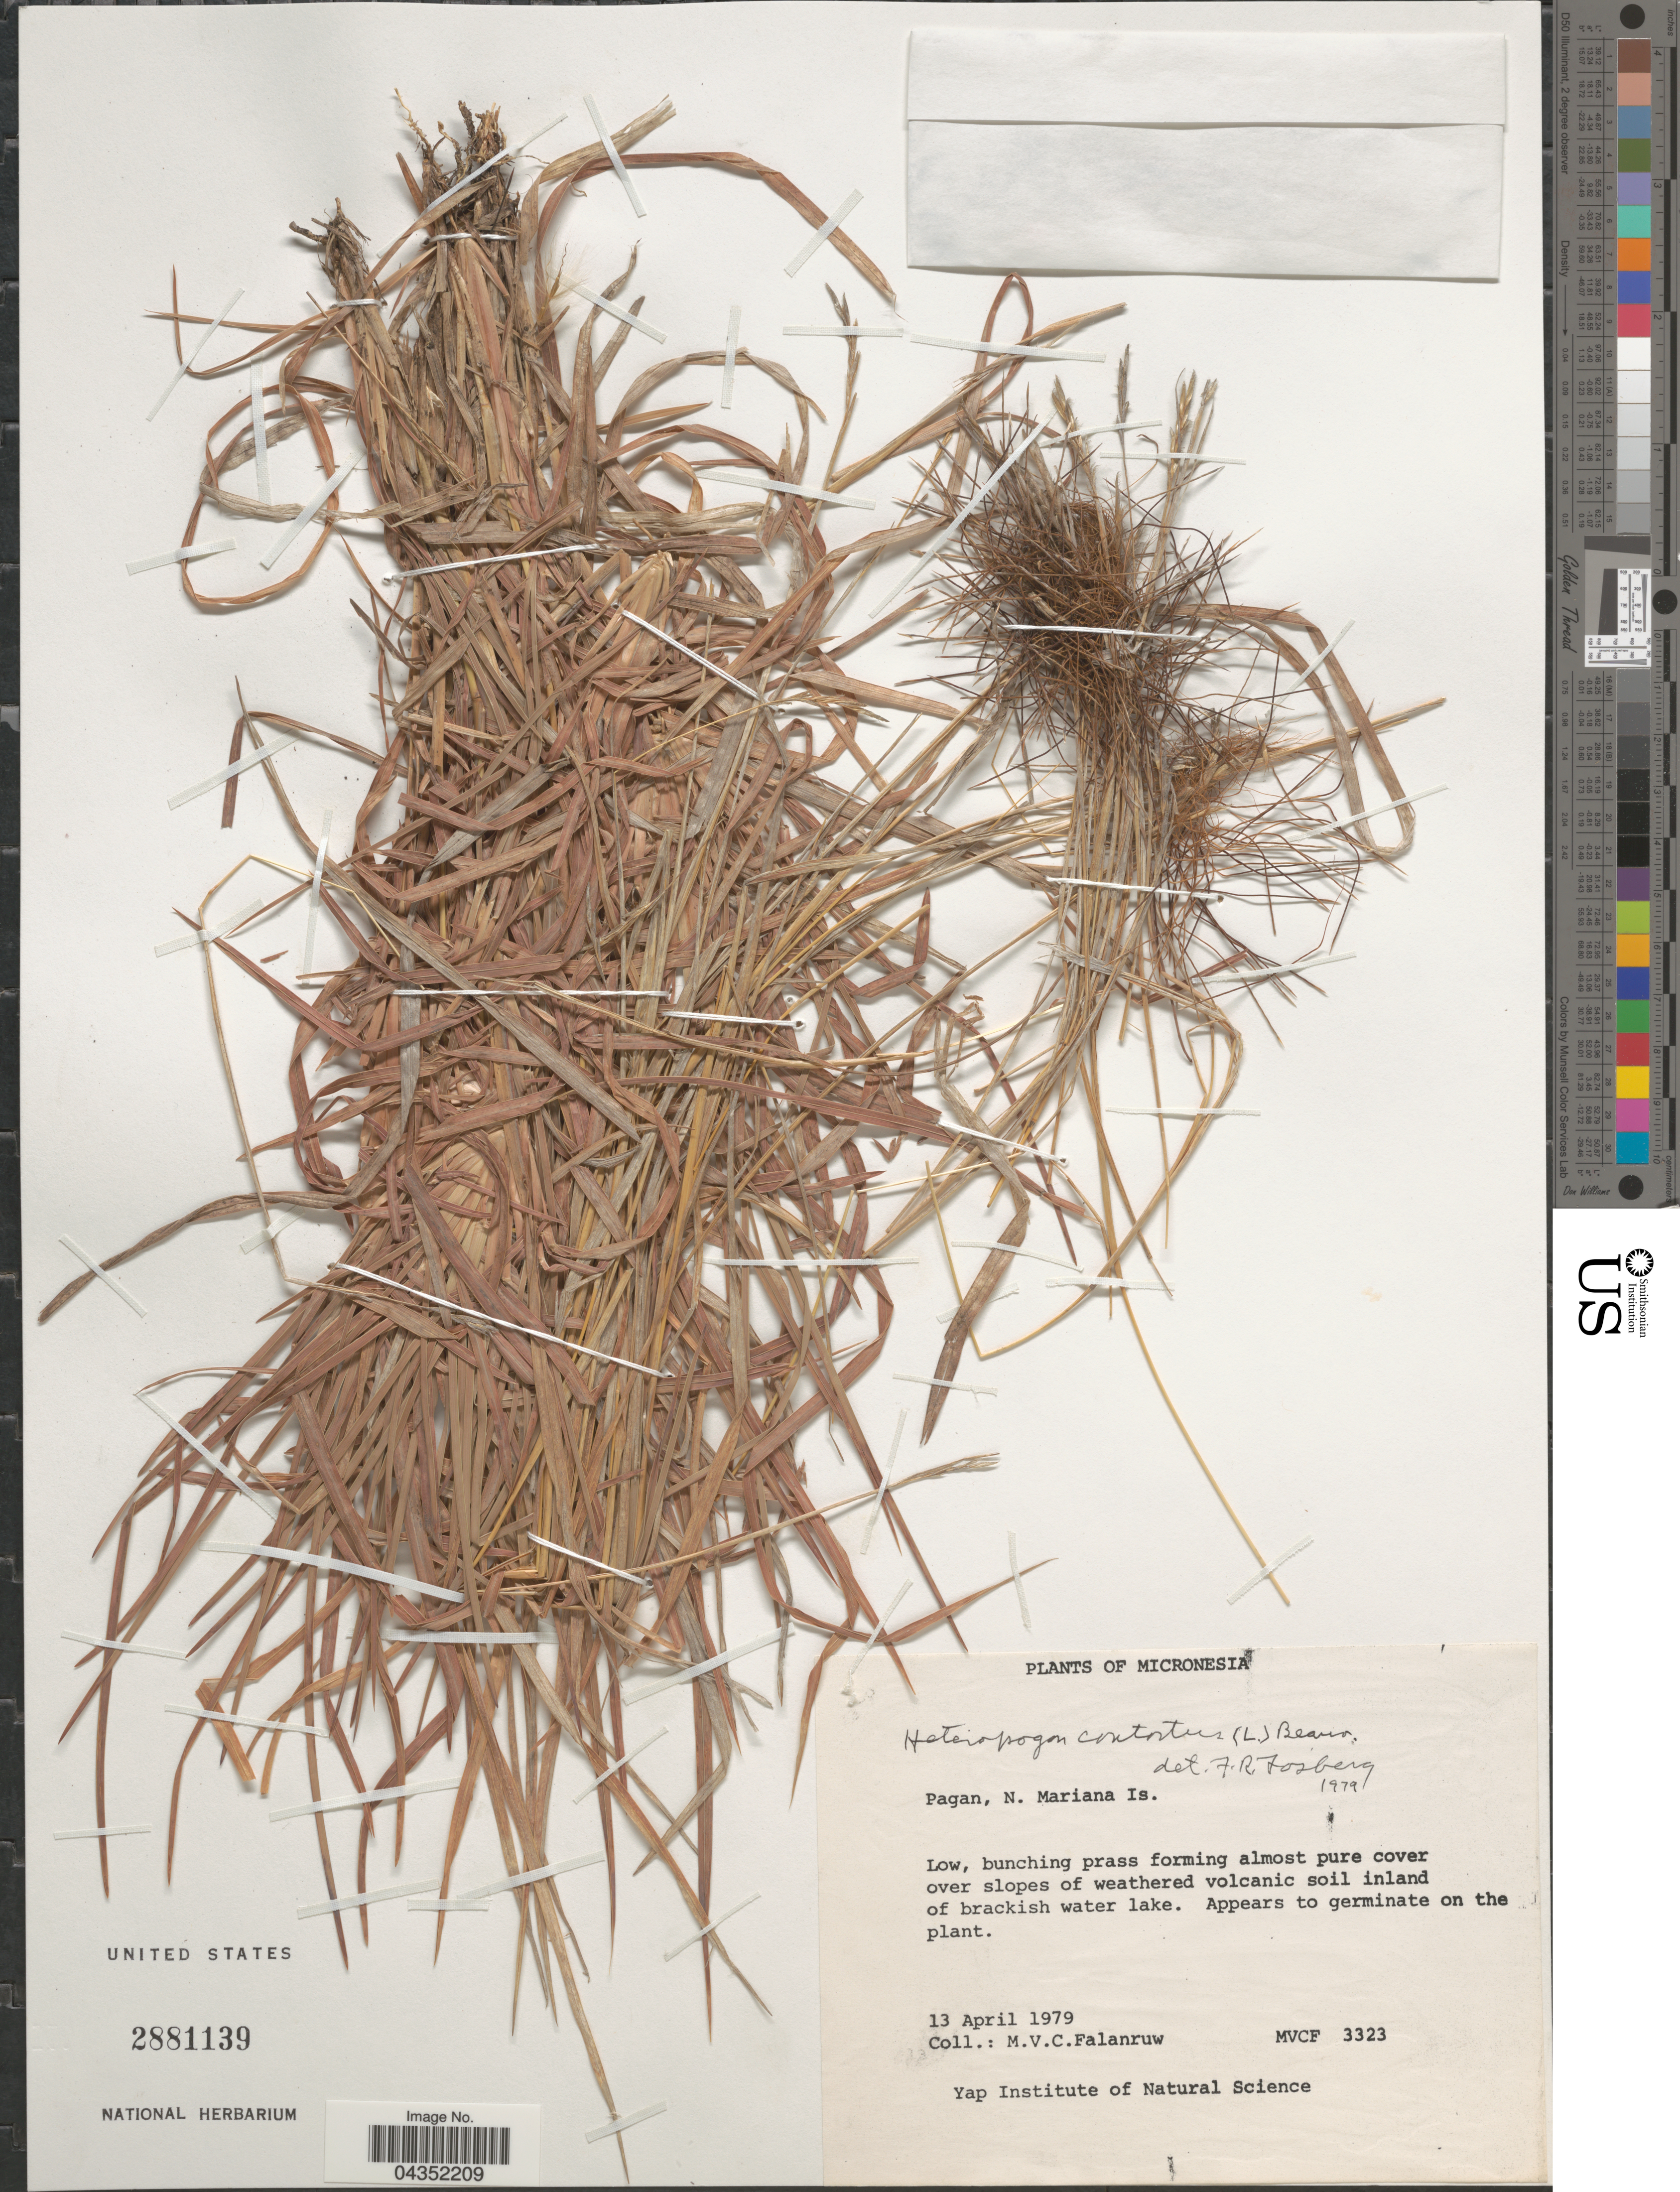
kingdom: Plantae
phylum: Tracheophyta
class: Liliopsida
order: Poales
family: Poaceae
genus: Heteropogon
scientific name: Heteropogon contortus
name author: (L.) P. Beauv. ex Roem. & Schult.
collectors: M. V. Falanruw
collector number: MVCF3323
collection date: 1979-04-13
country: Northern Mariana Islands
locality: Pagan, N. Mariana Is.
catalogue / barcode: US 2881139